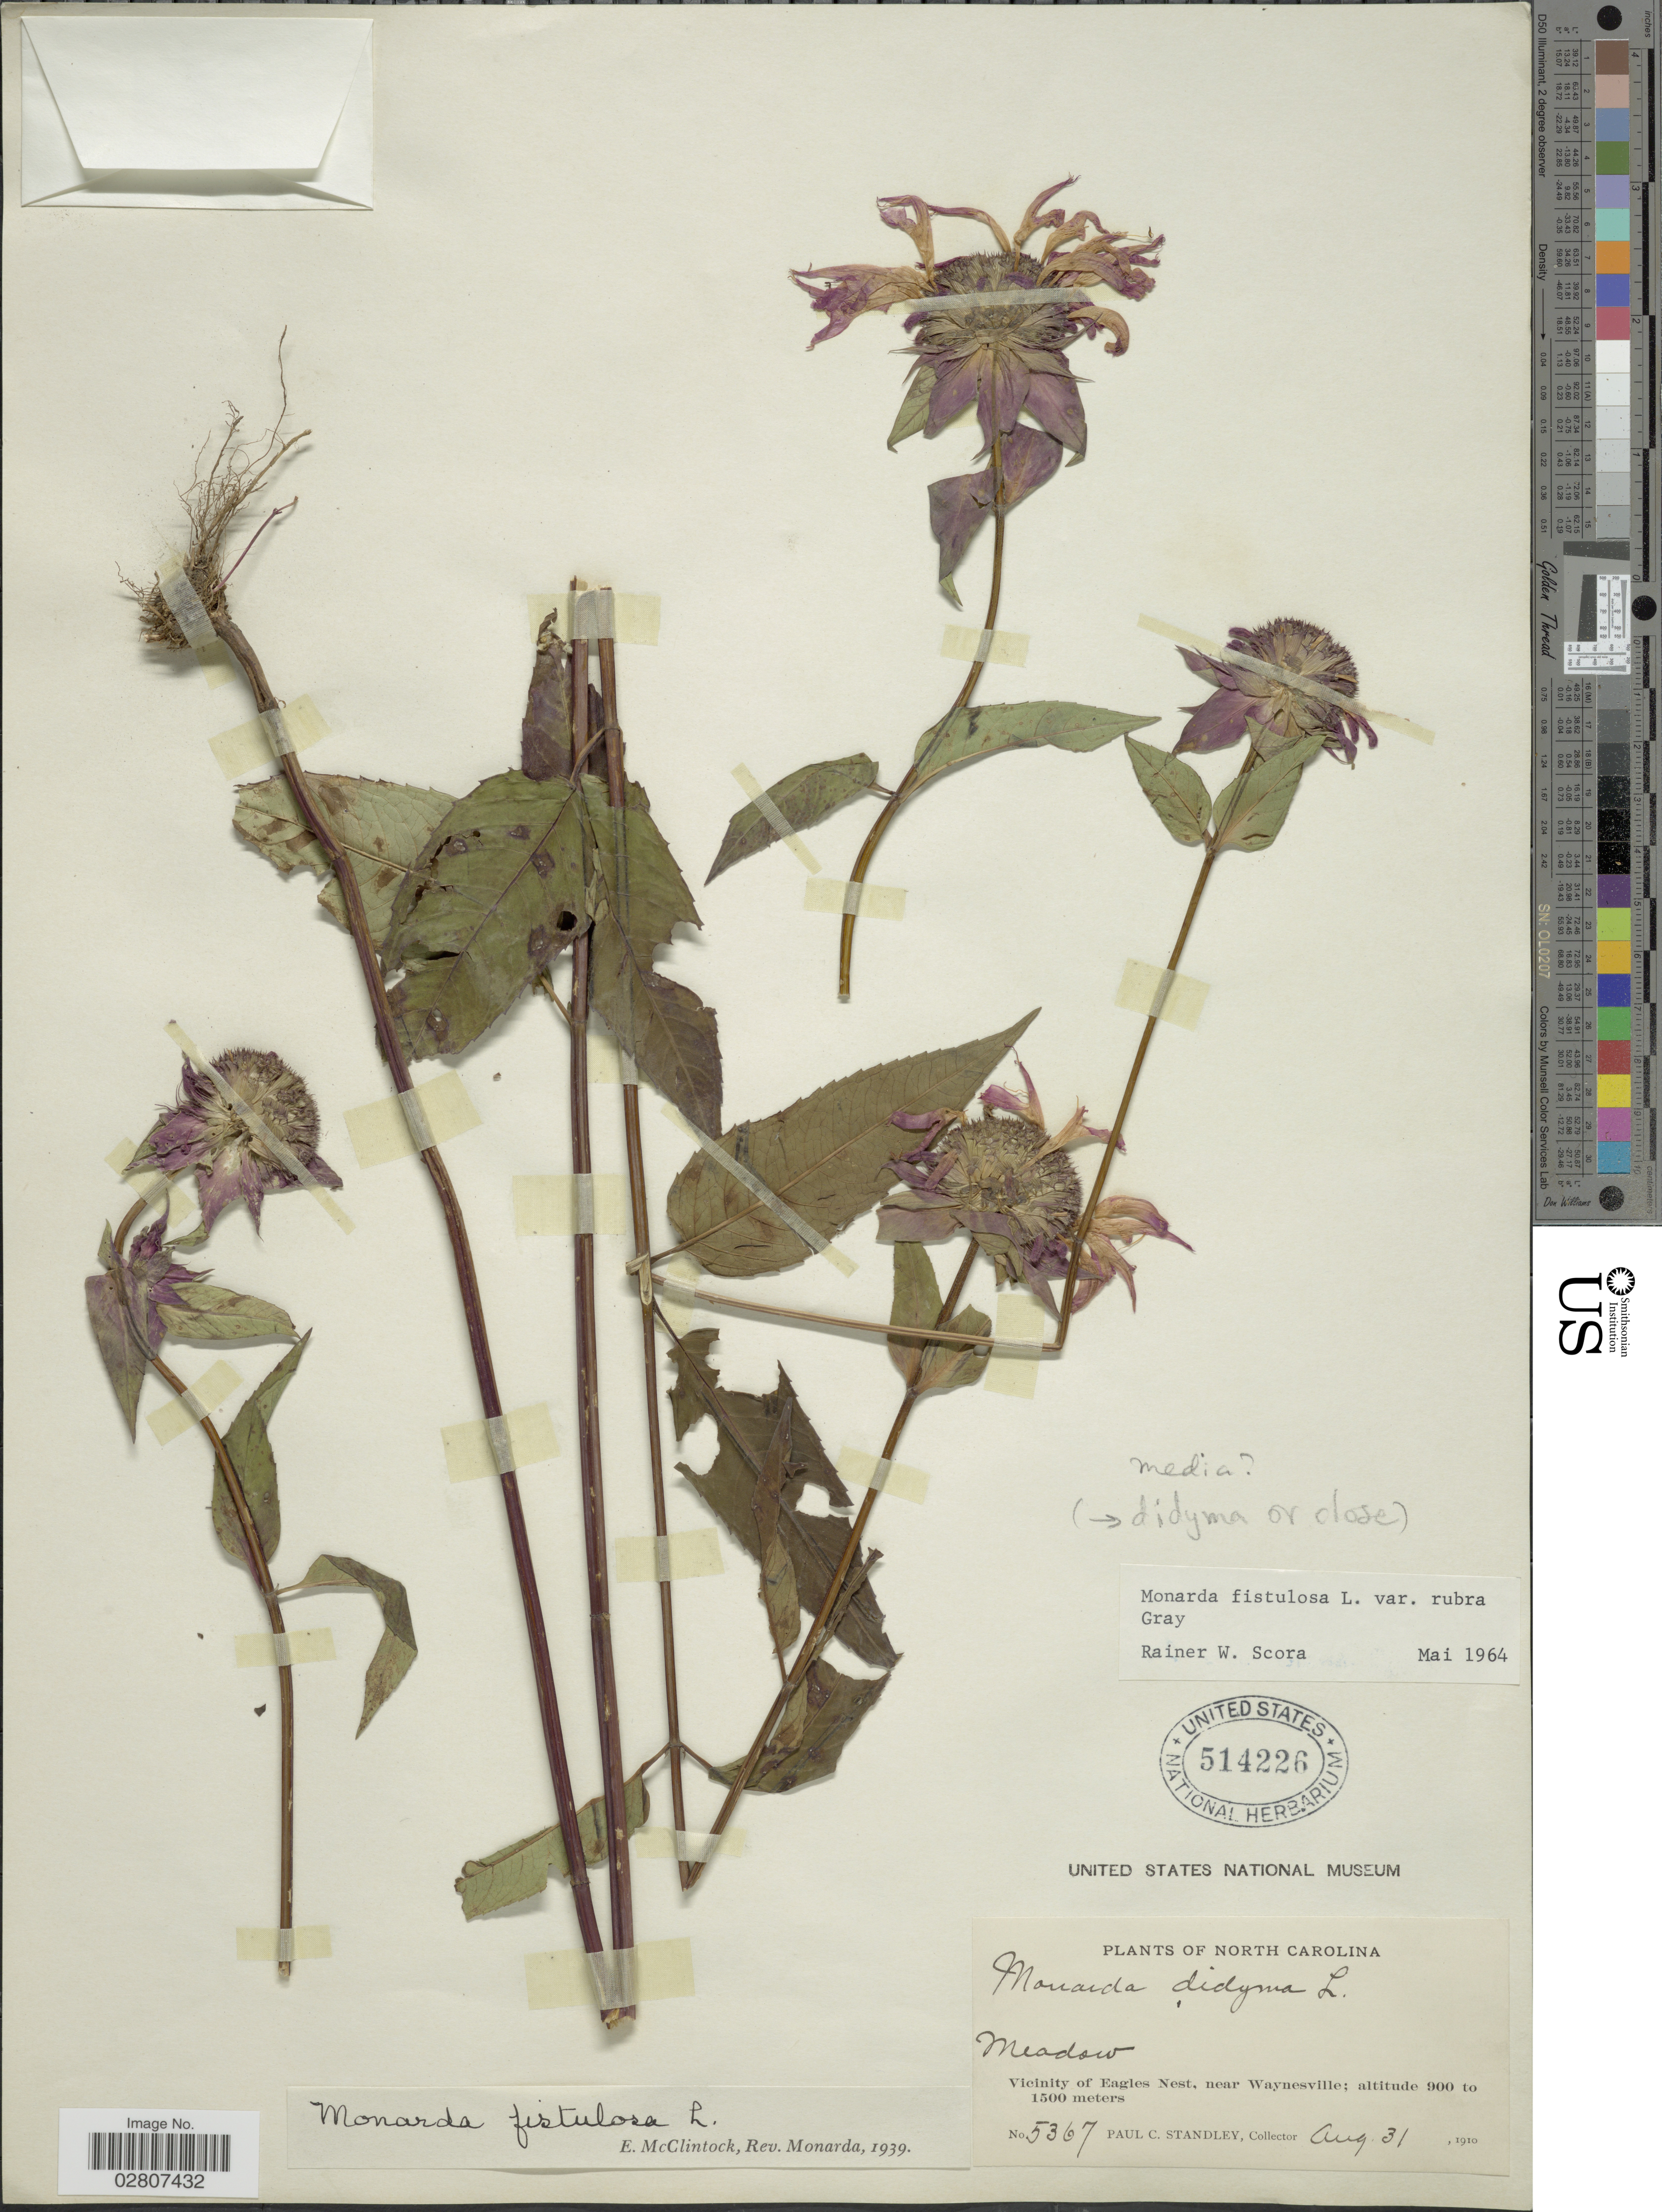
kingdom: Plantae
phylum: Tracheophyta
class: Magnoliopsida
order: Lamiales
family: Lamiaceae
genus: Monarda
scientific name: Monarda media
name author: Willd.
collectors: P. C. Standley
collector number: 5367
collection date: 1910-08-31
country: United States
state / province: North Carolina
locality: Meadow. Vicinity of Eagles Nest, near Waynesville.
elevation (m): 900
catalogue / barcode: US 514226